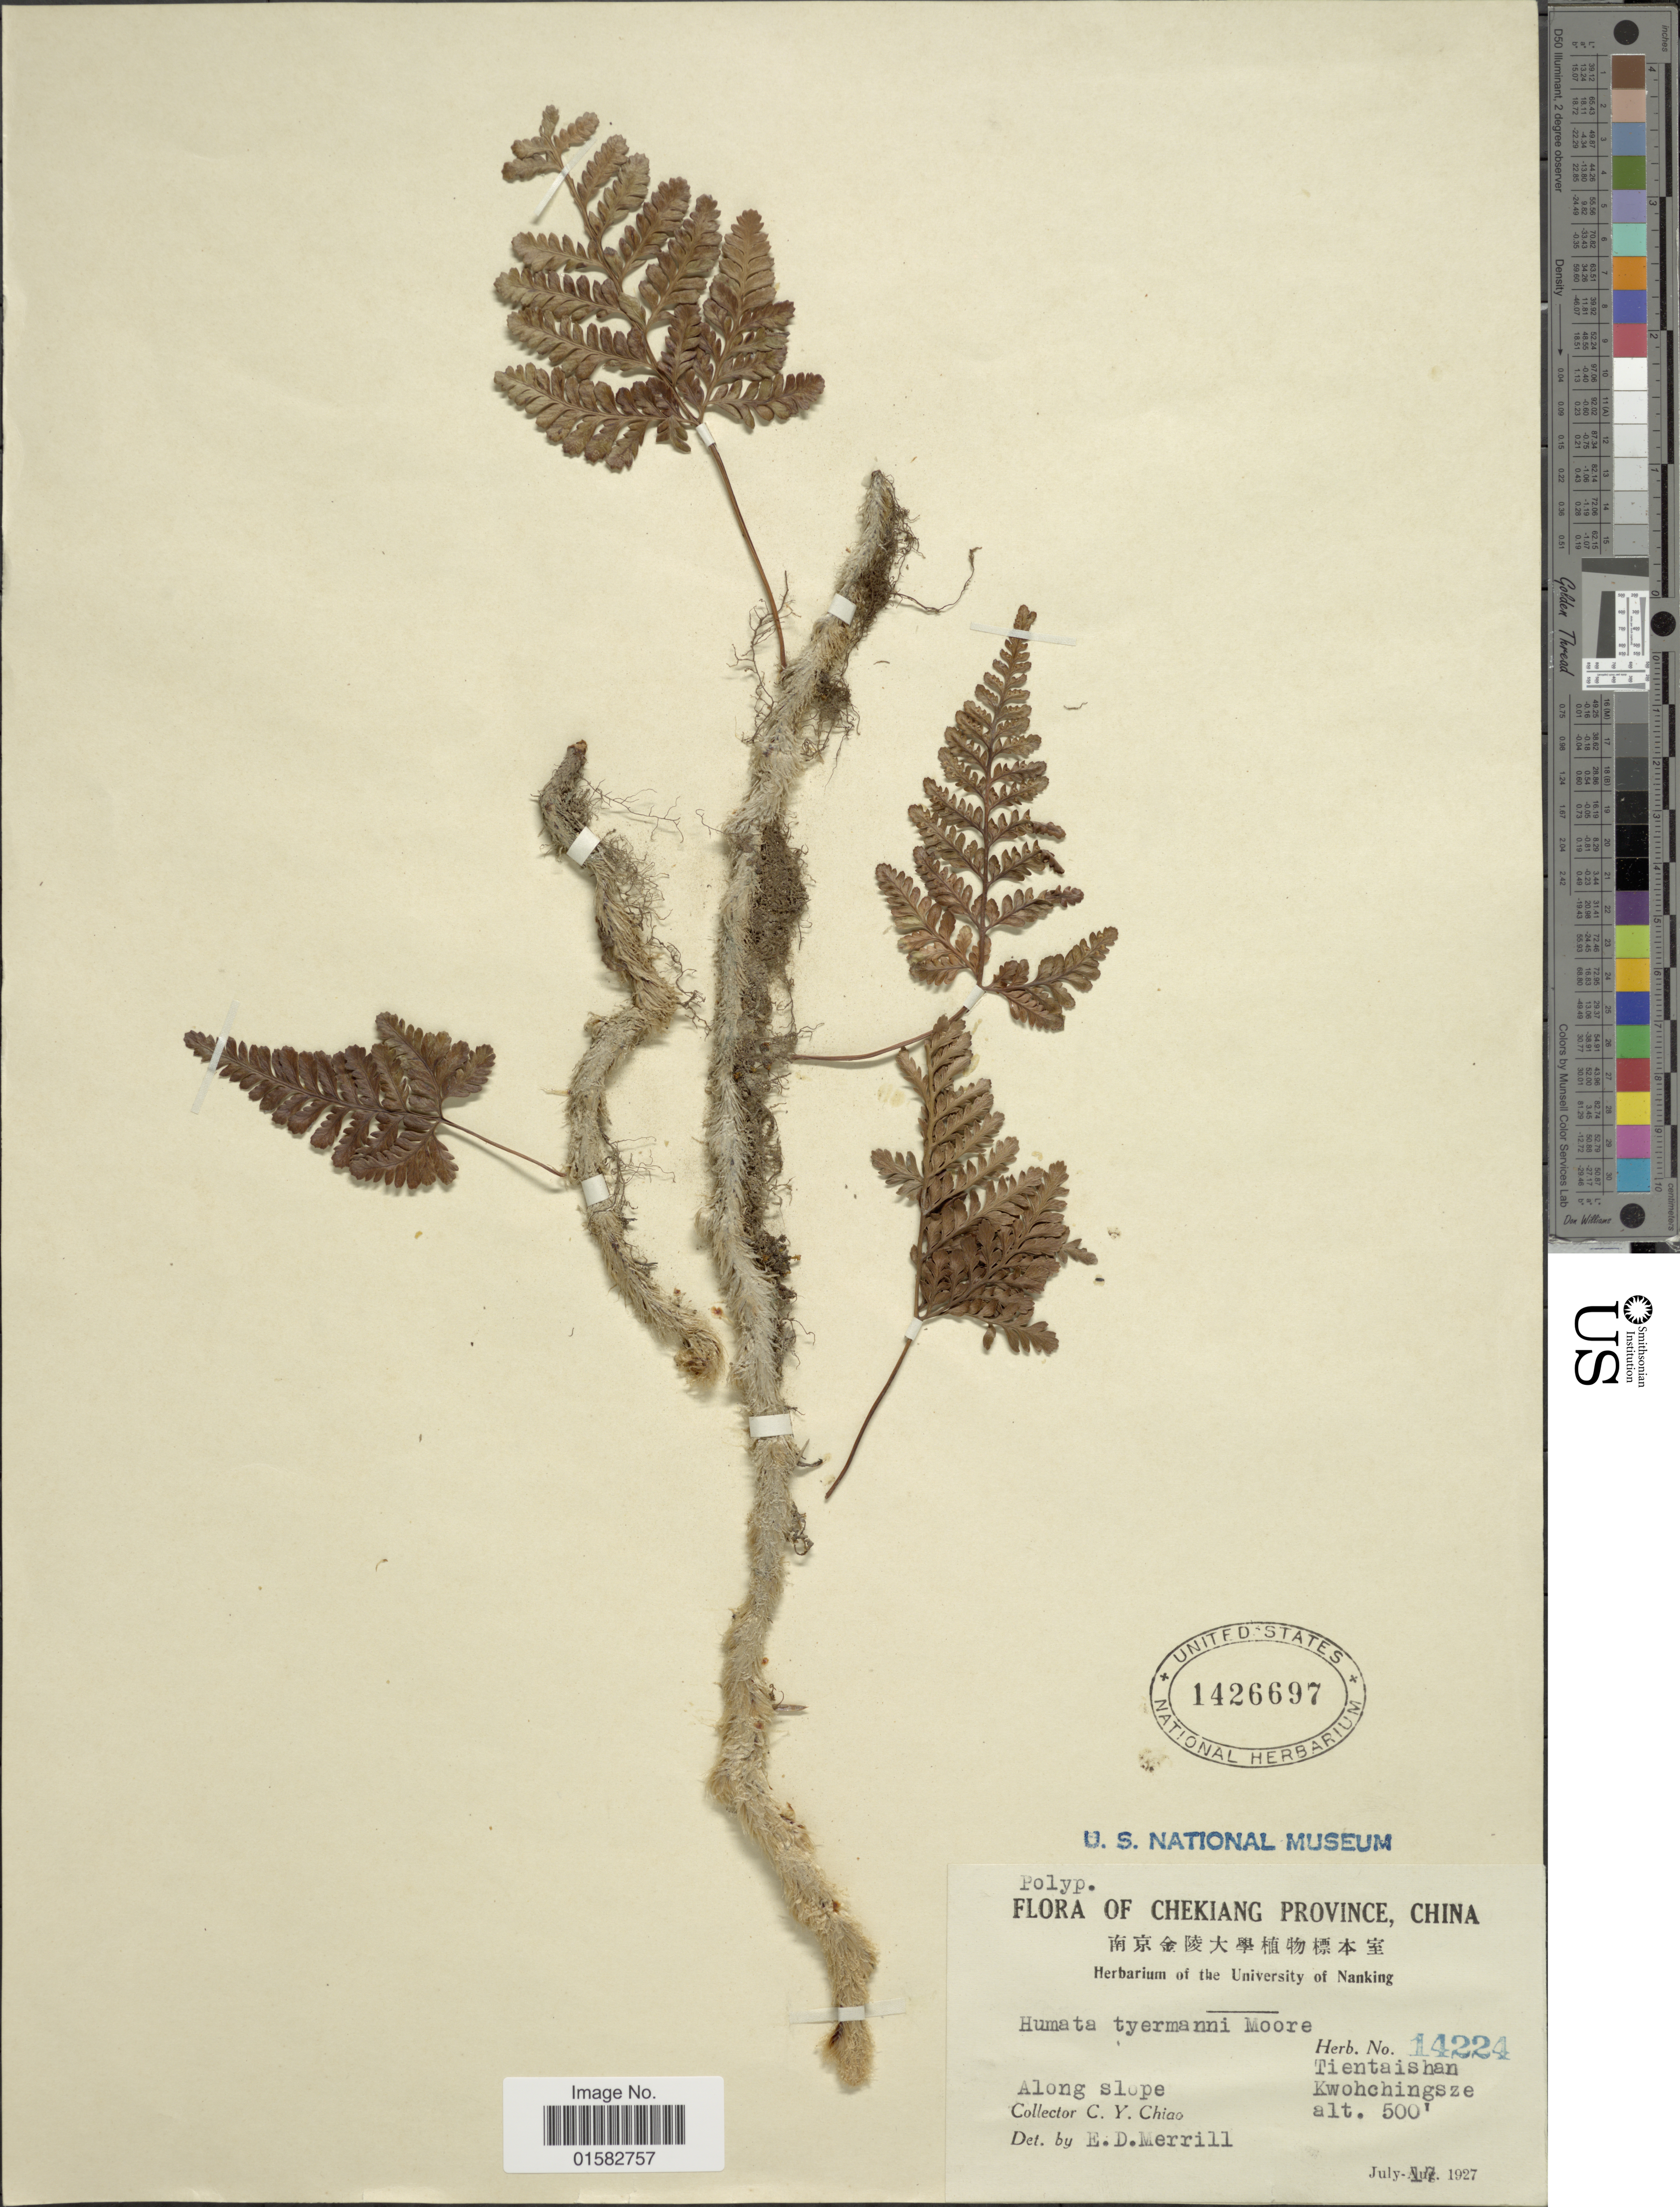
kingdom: Plantae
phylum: Tracheophyta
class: Polypodiopsida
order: Polypodiales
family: Davalliaceae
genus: Davallia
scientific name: Davallia griffithiana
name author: Hook.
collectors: C. Y. Chiao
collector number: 14224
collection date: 1927-07-17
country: China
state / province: Zhejiang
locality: Chekiang Province Along slopes Tientaishan, Kwohchingsze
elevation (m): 152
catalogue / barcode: US 1426697